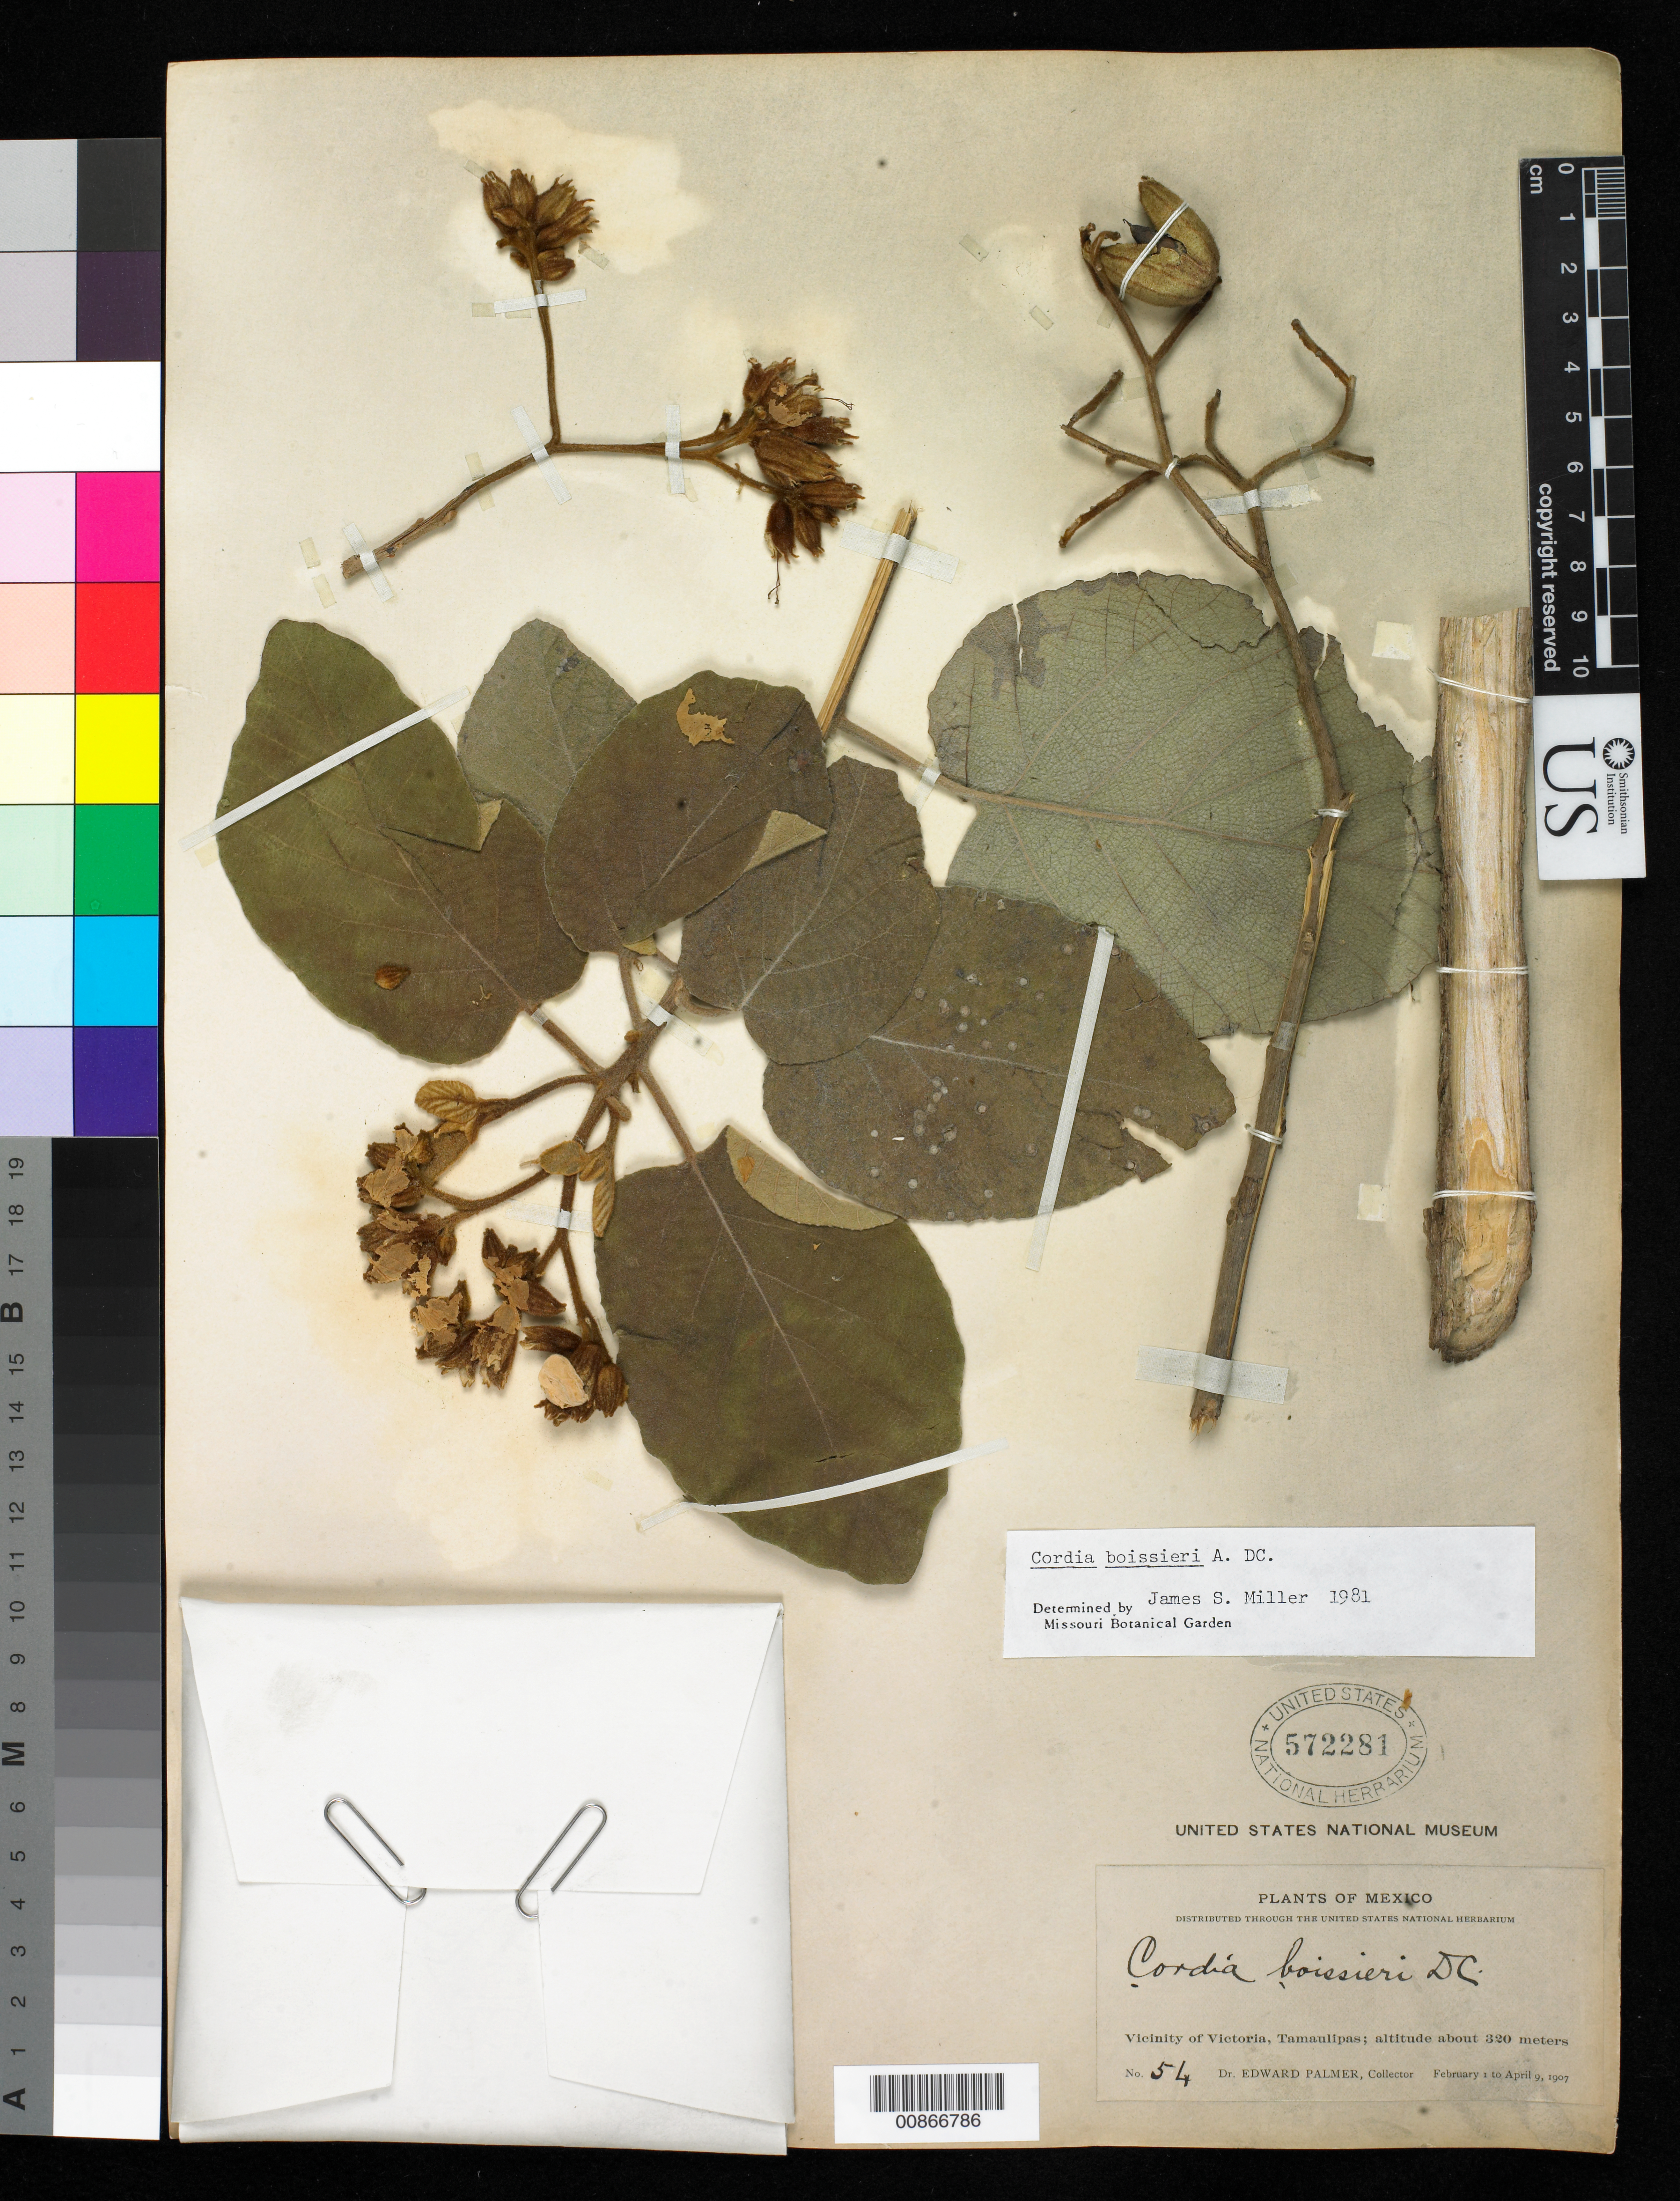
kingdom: Plantae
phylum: Tracheophyta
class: Magnoliopsida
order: Boraginales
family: Cordiaceae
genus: Cordia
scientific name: Cordia boissieri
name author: A. DC.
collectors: E. Palmer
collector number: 54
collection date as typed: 01 Feb 1907 to 09 Apr 1907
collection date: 1907-02-01/1907-04-09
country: Mexico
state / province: Tamaulipas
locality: Vicinity of Victoria.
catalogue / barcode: US 572281